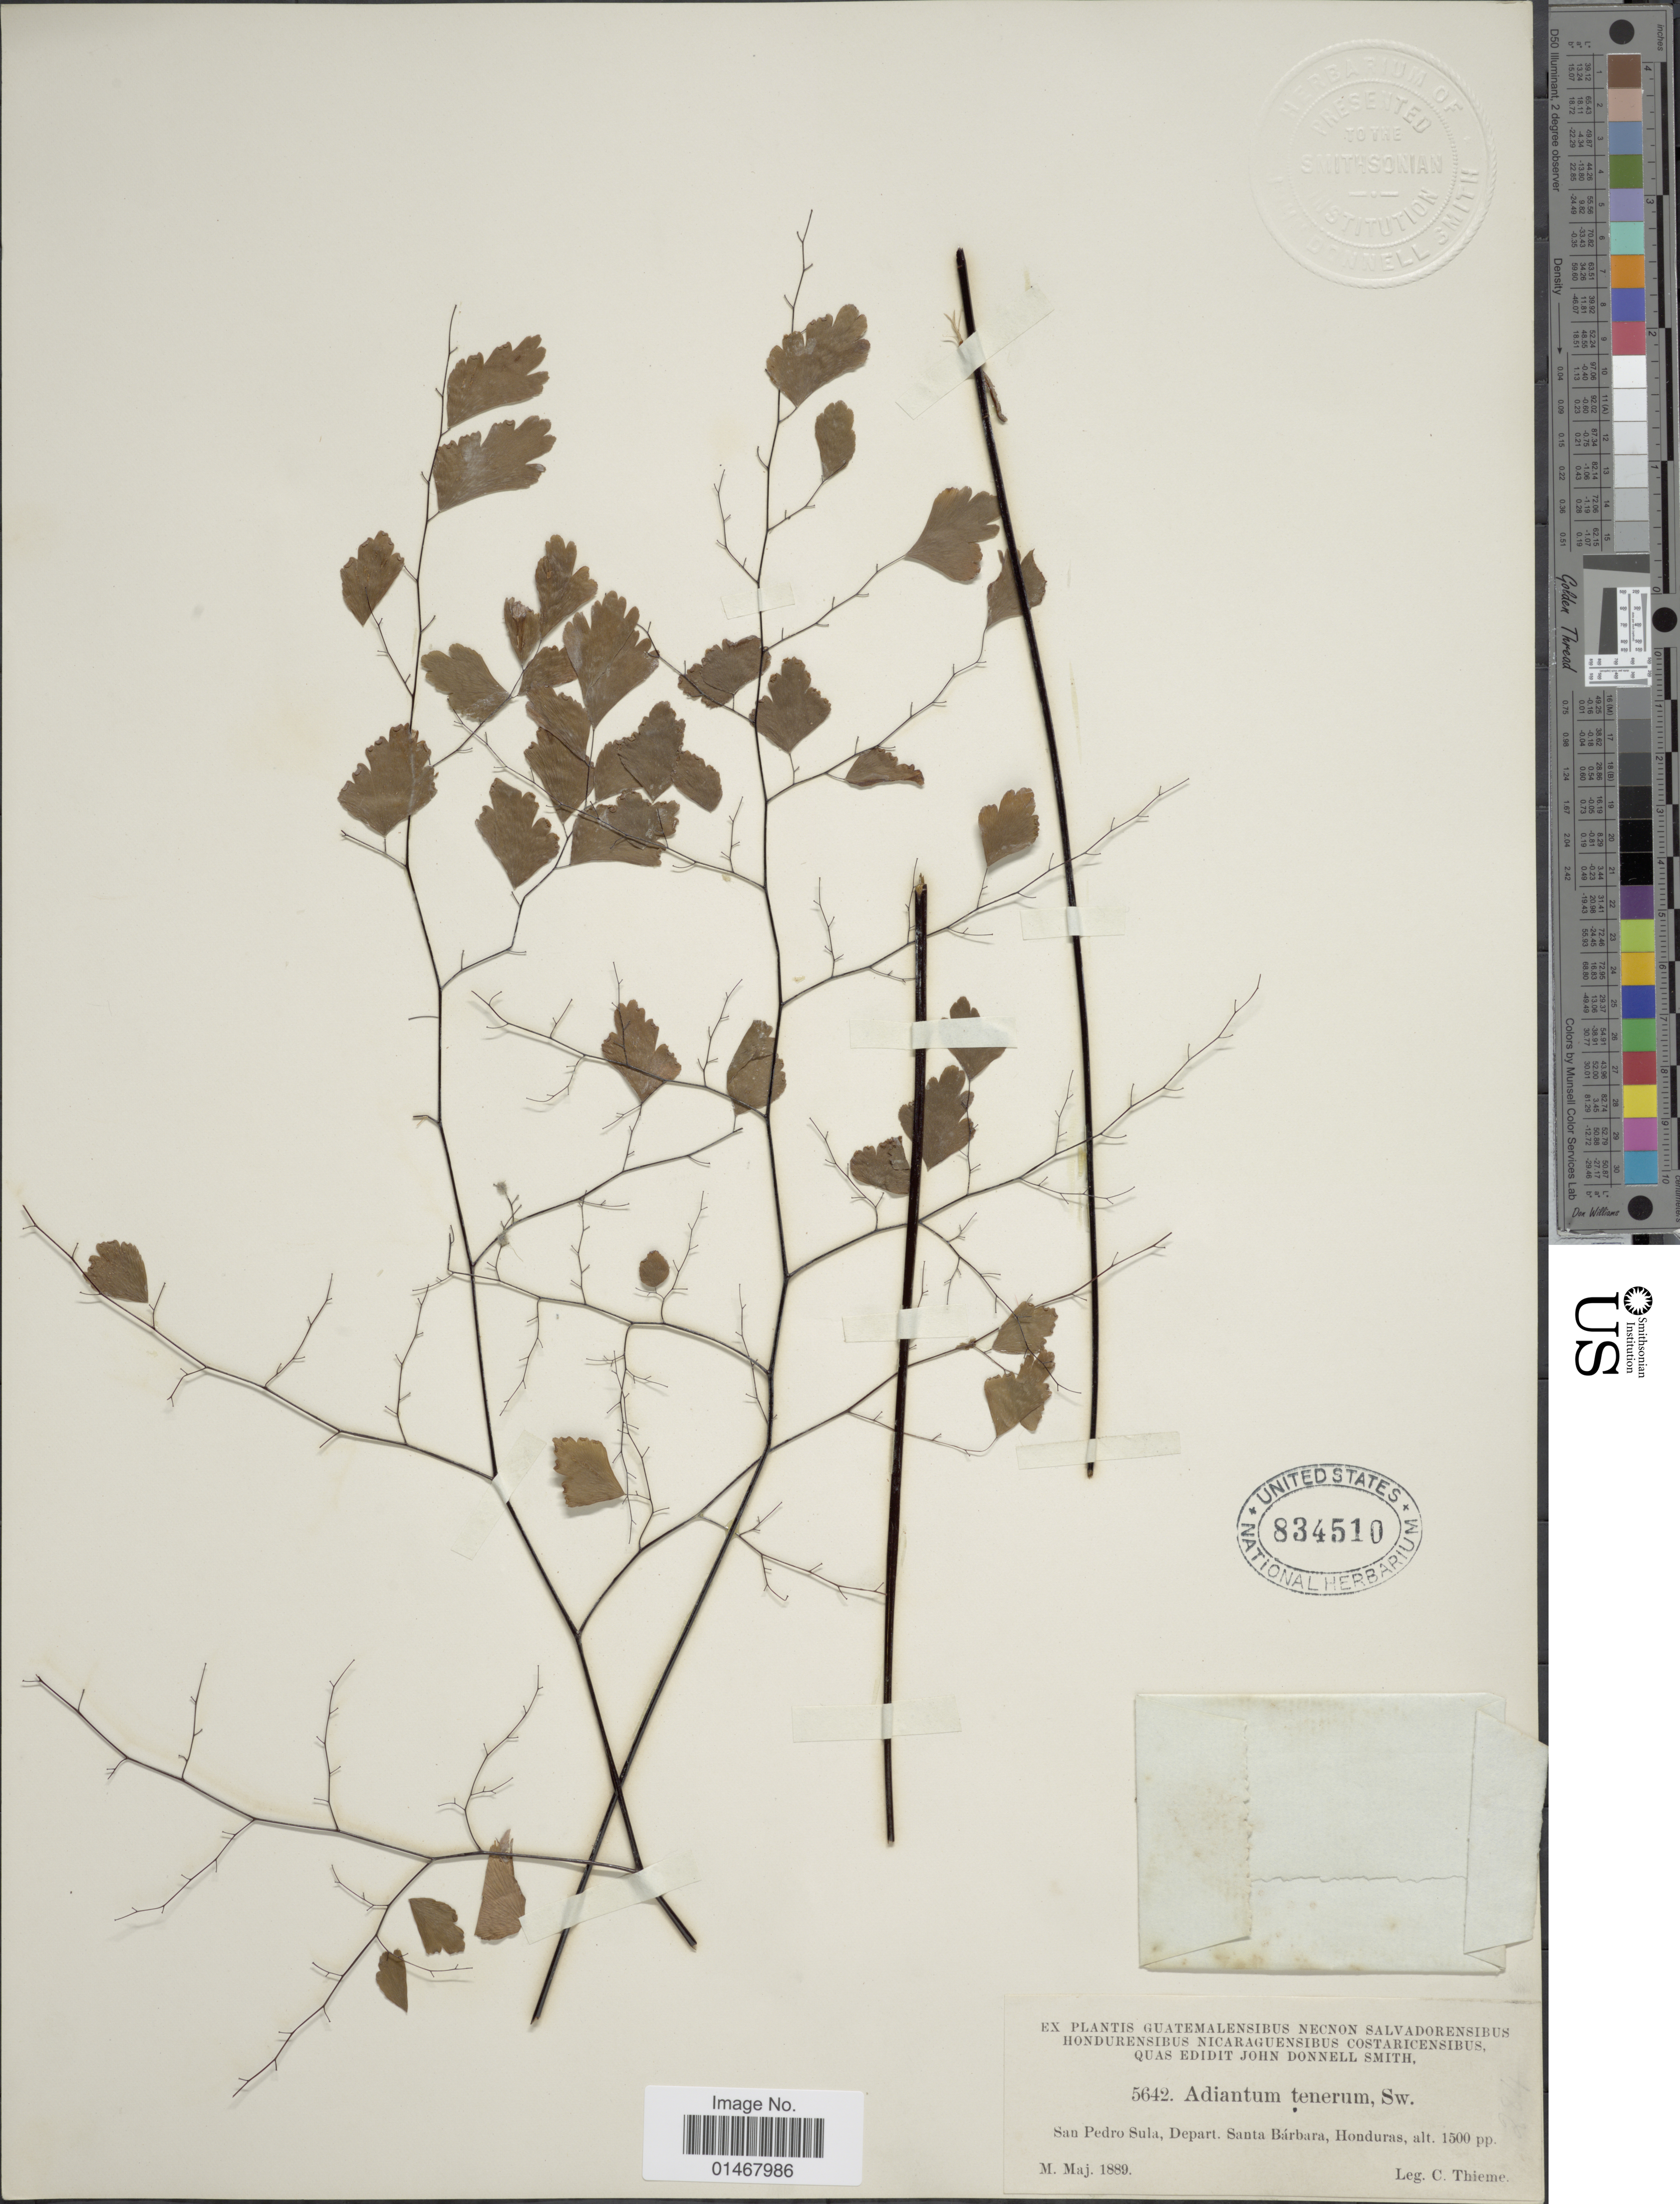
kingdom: Plantae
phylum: Tracheophyta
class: Polypodiopsida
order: Polypodiales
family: Pteridaceae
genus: Adiantum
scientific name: Adiantum tenerum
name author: Sw.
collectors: C. Thieme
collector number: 5642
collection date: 1889-05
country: Honduras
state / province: Santa Bárbara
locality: San Pedro Sula, Depart Santa Bárbara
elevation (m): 457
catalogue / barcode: US 834510